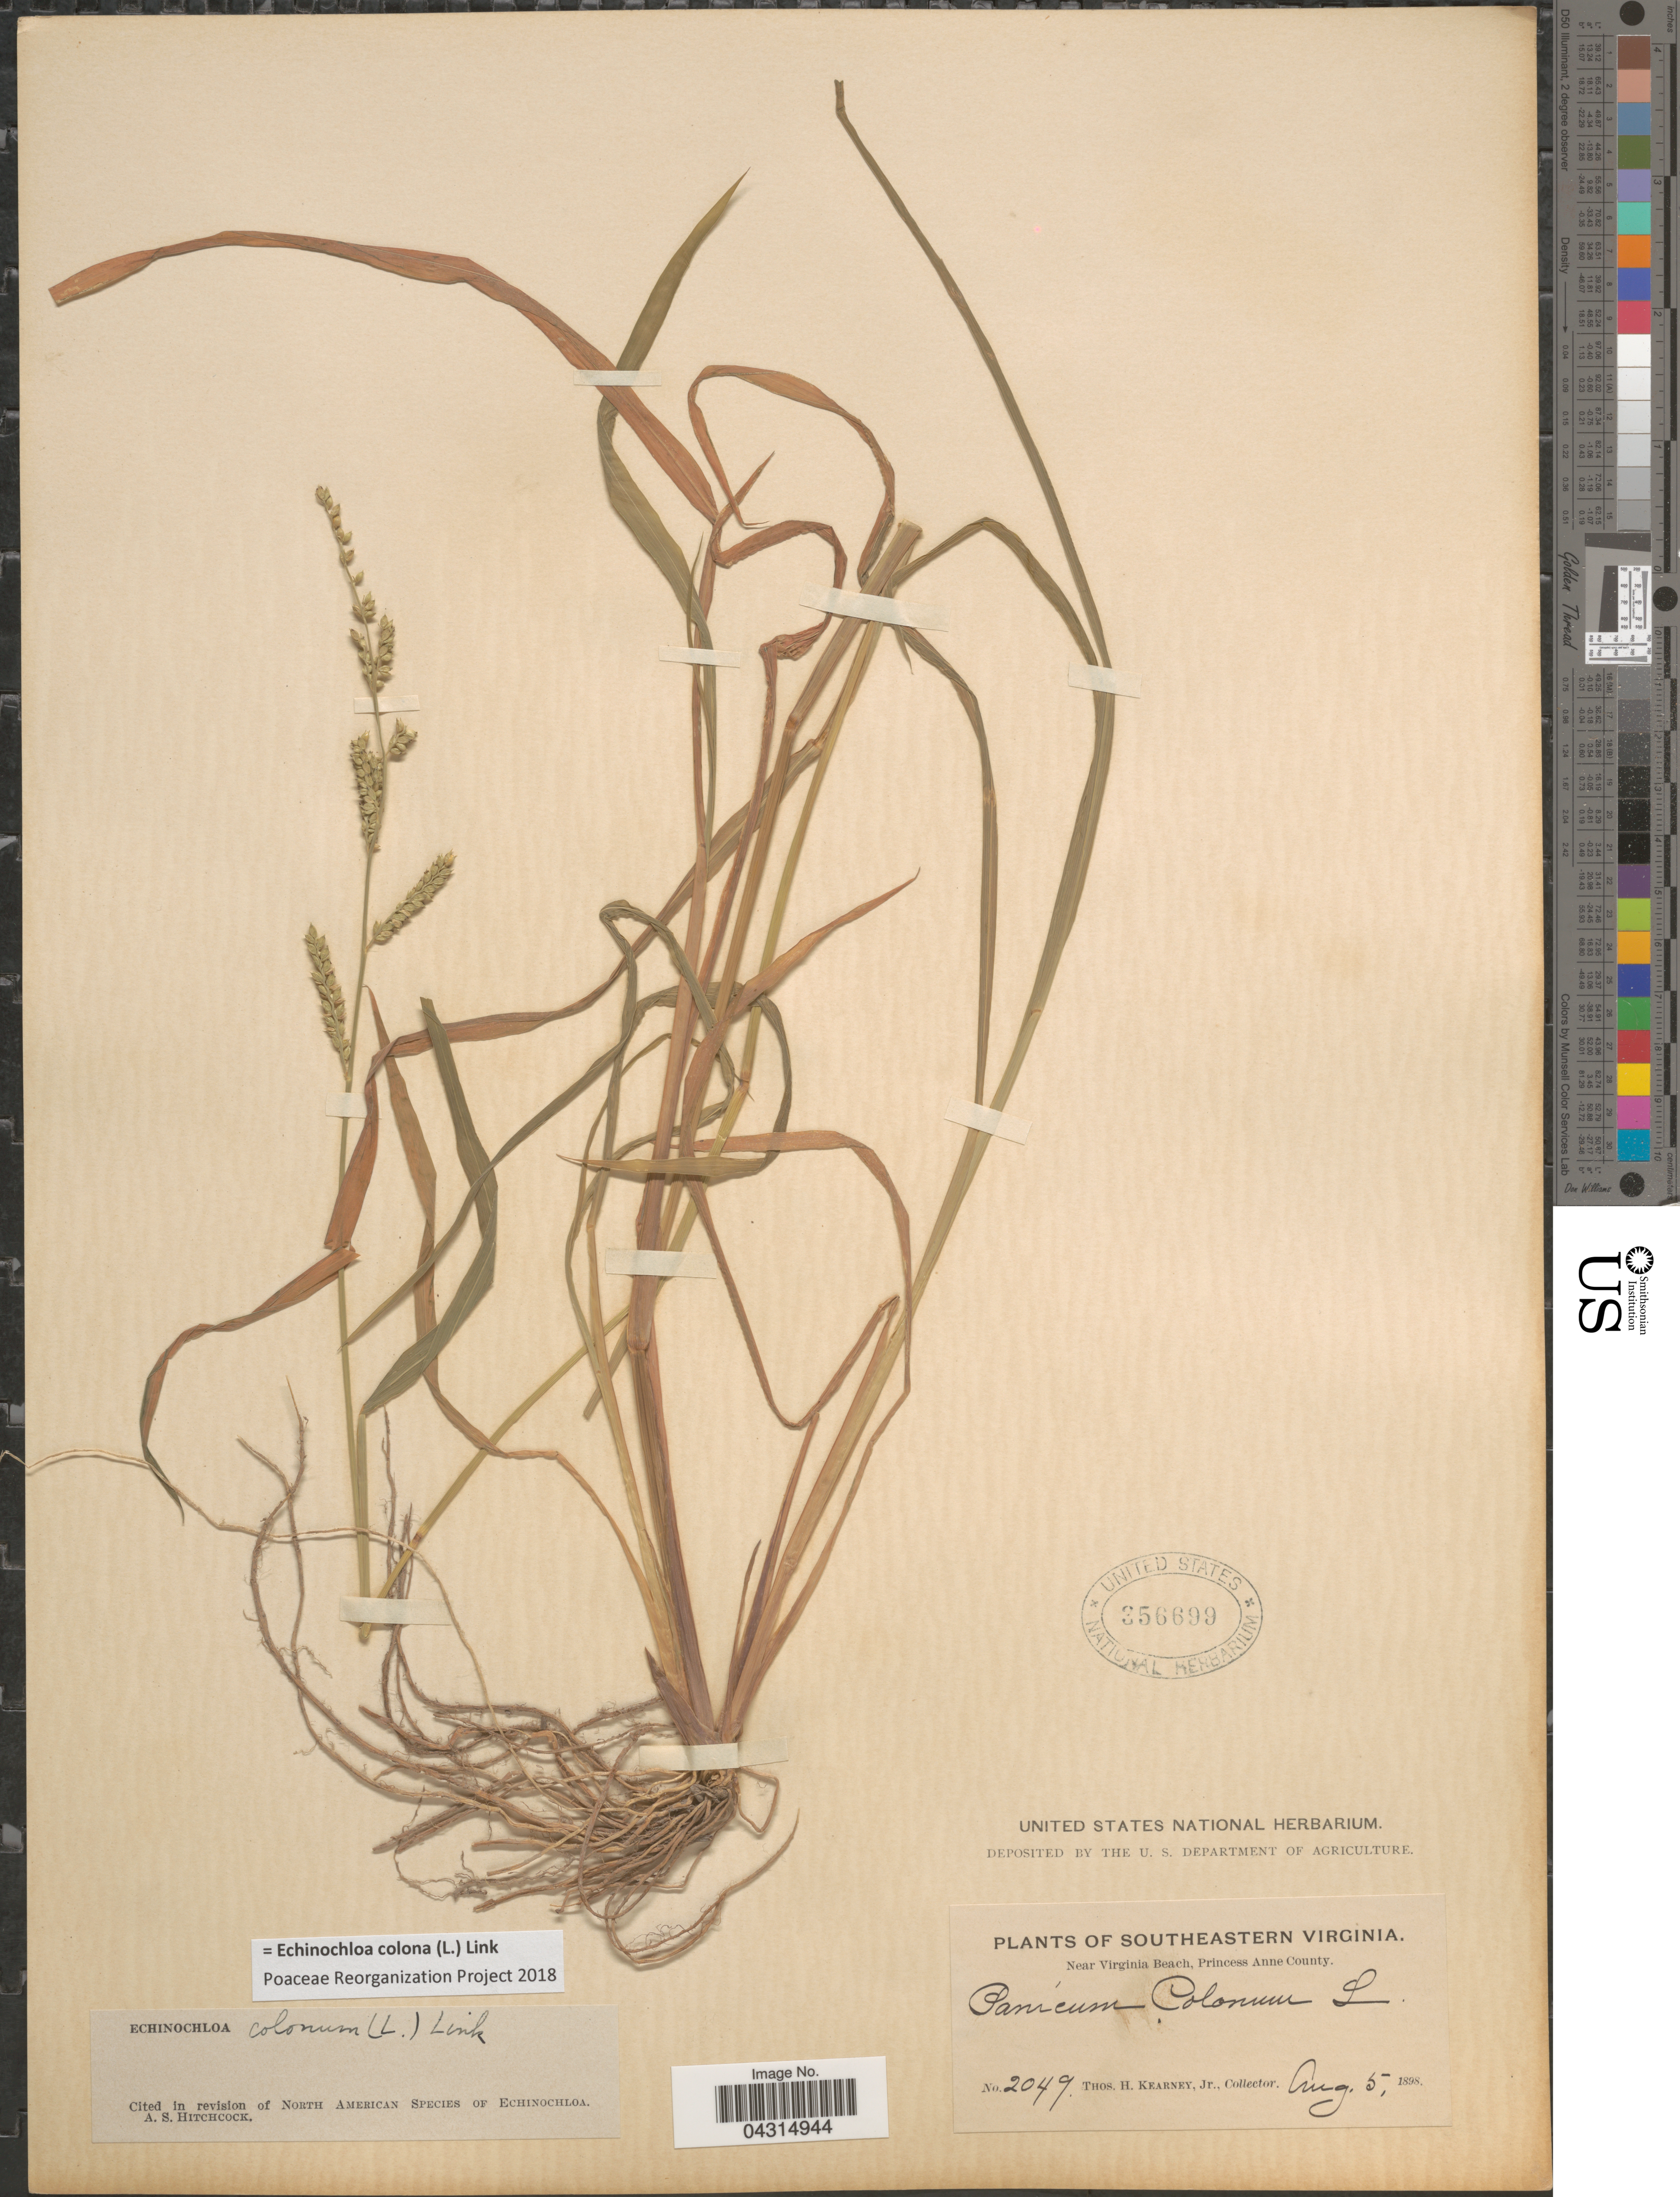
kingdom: Plantae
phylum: Tracheophyta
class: Liliopsida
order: Poales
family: Poaceae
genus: Echinochloa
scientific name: Echinochloa colona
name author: (L.) Link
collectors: T. H. Kearney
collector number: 2049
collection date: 1898-08-05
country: United States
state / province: Virginia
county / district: City of Virginia Beach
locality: Southeastern Virginia. Near Virginia Beach, Princess Anne (=historic county name) County.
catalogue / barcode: US 356699